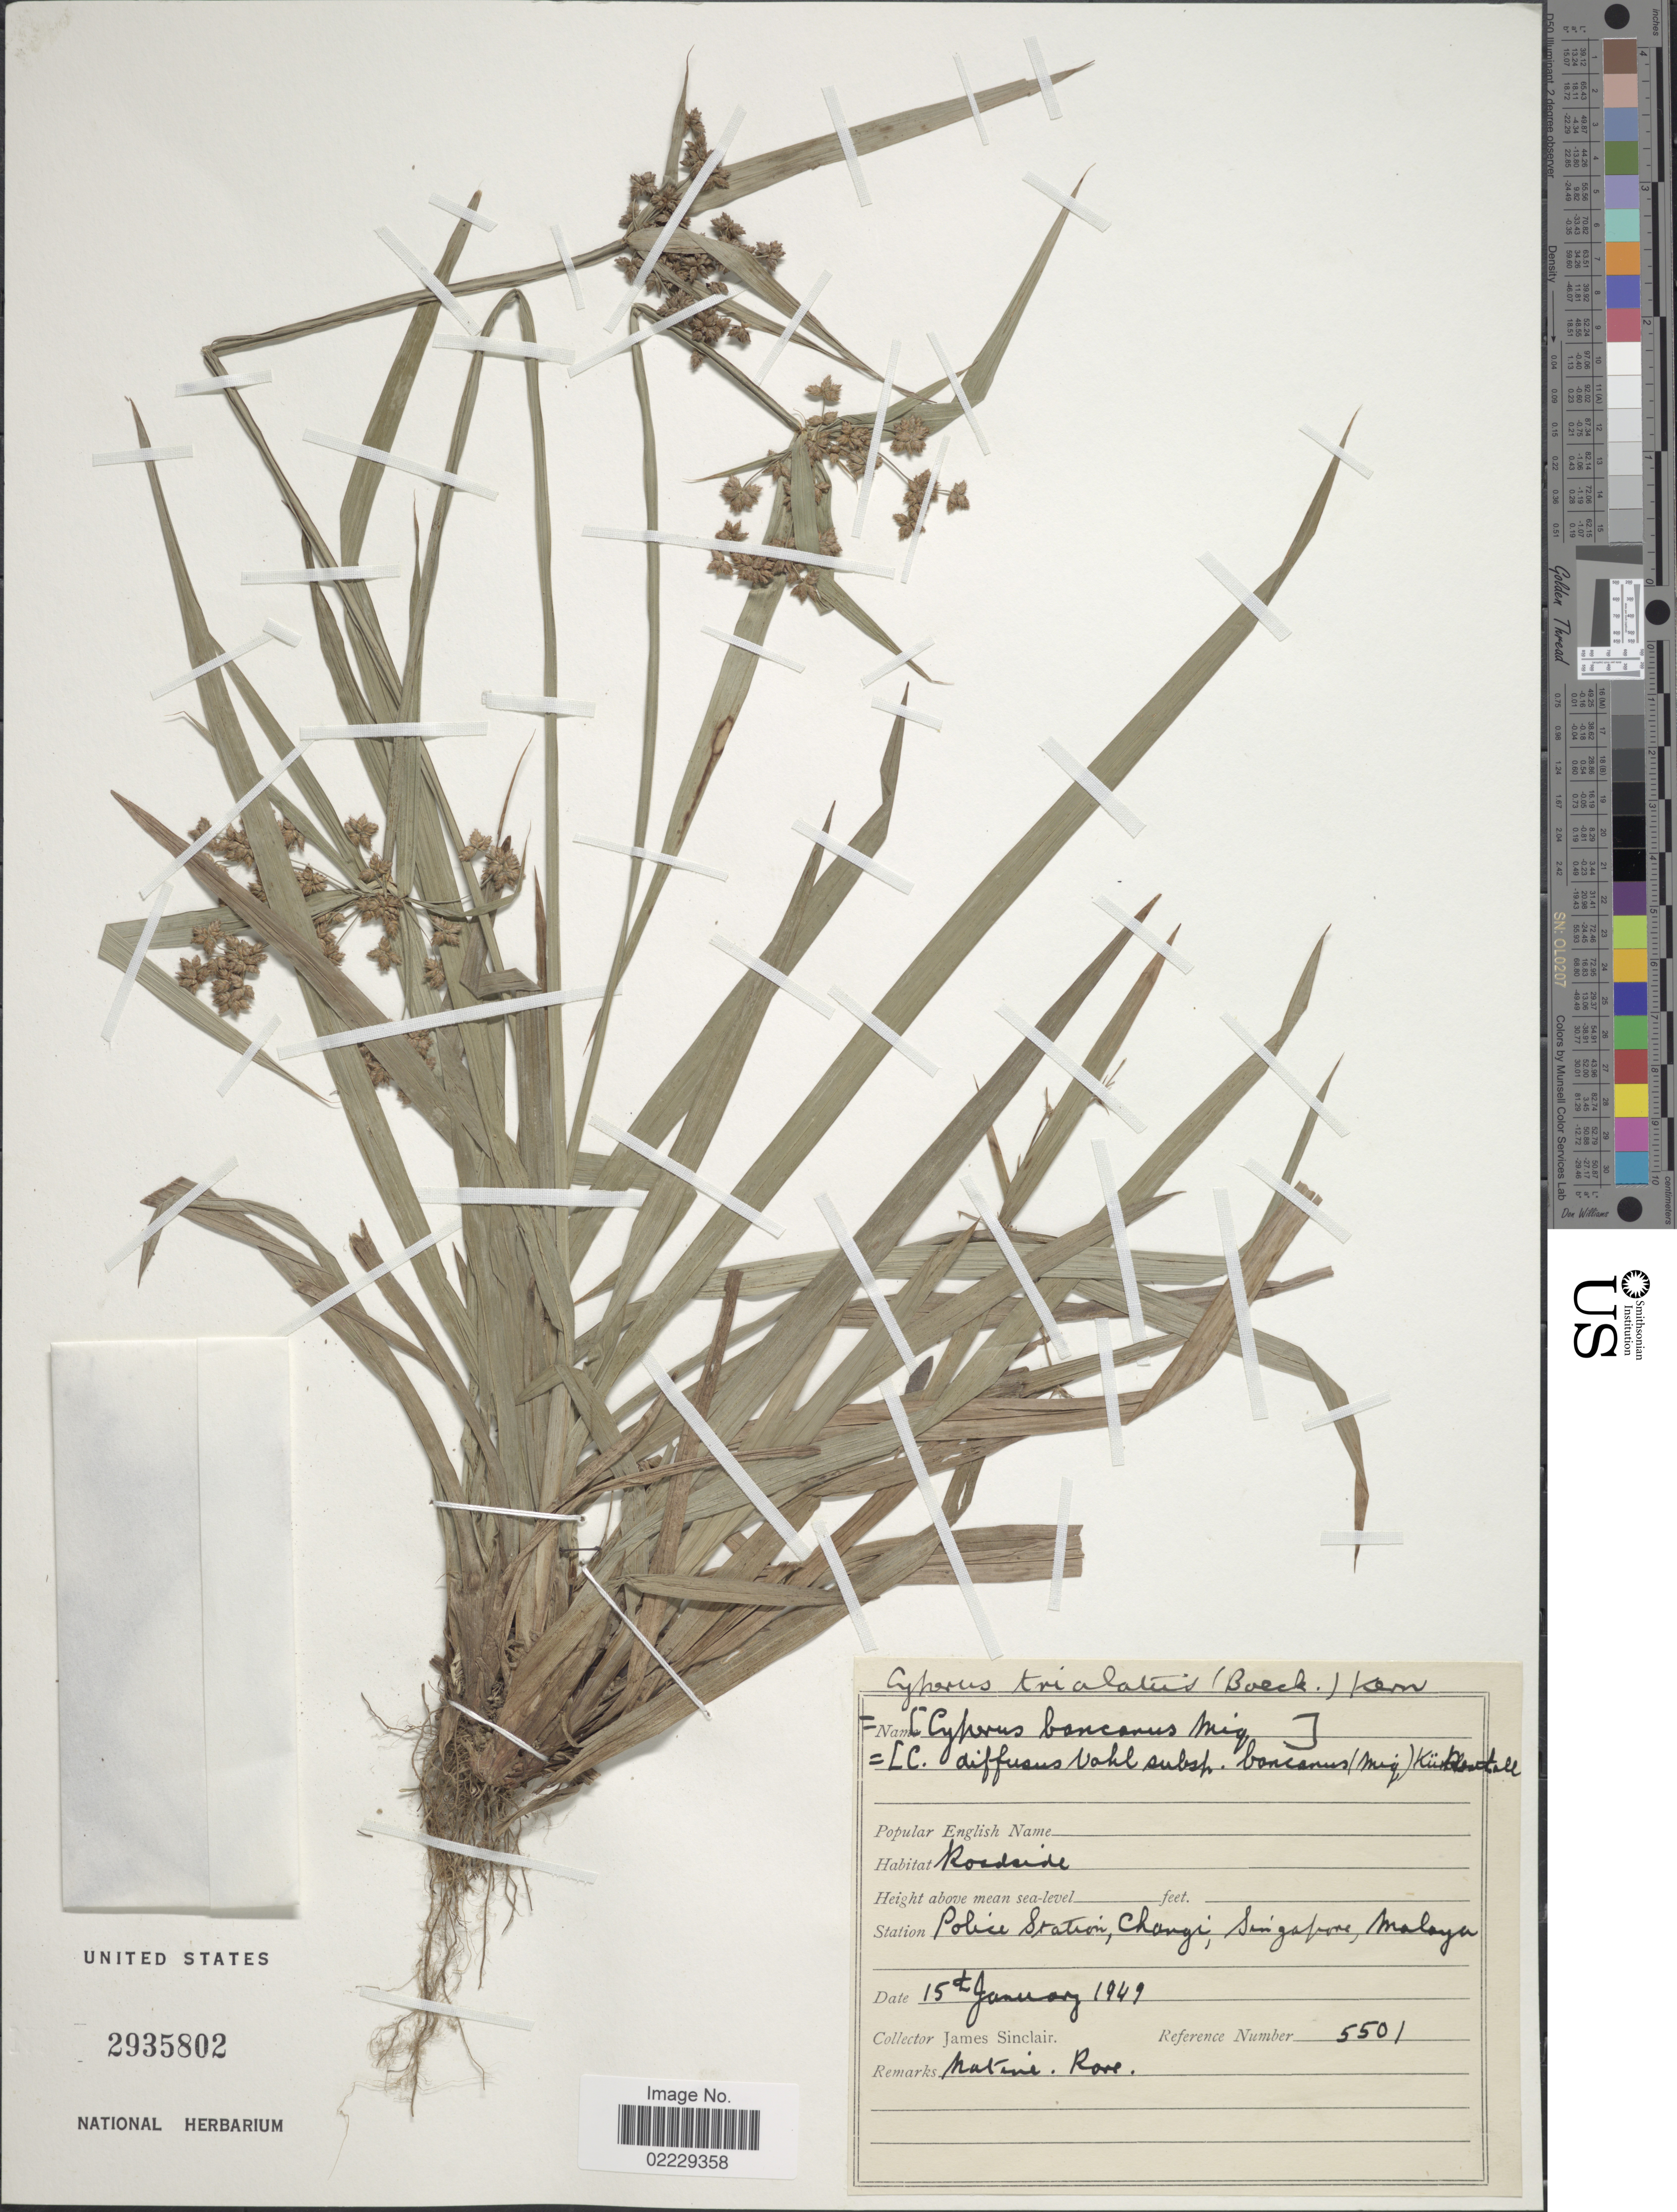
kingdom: Plantae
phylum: Tracheophyta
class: Liliopsida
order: Poales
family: Cyperaceae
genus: Cyperus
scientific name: Cyperus trialatus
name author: (Boeckeler) J. Kern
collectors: J. Sinclair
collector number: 5501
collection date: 1949-01-15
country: Singapore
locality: Police Station, Changi, Singapore, Malaya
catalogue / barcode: US 2935802